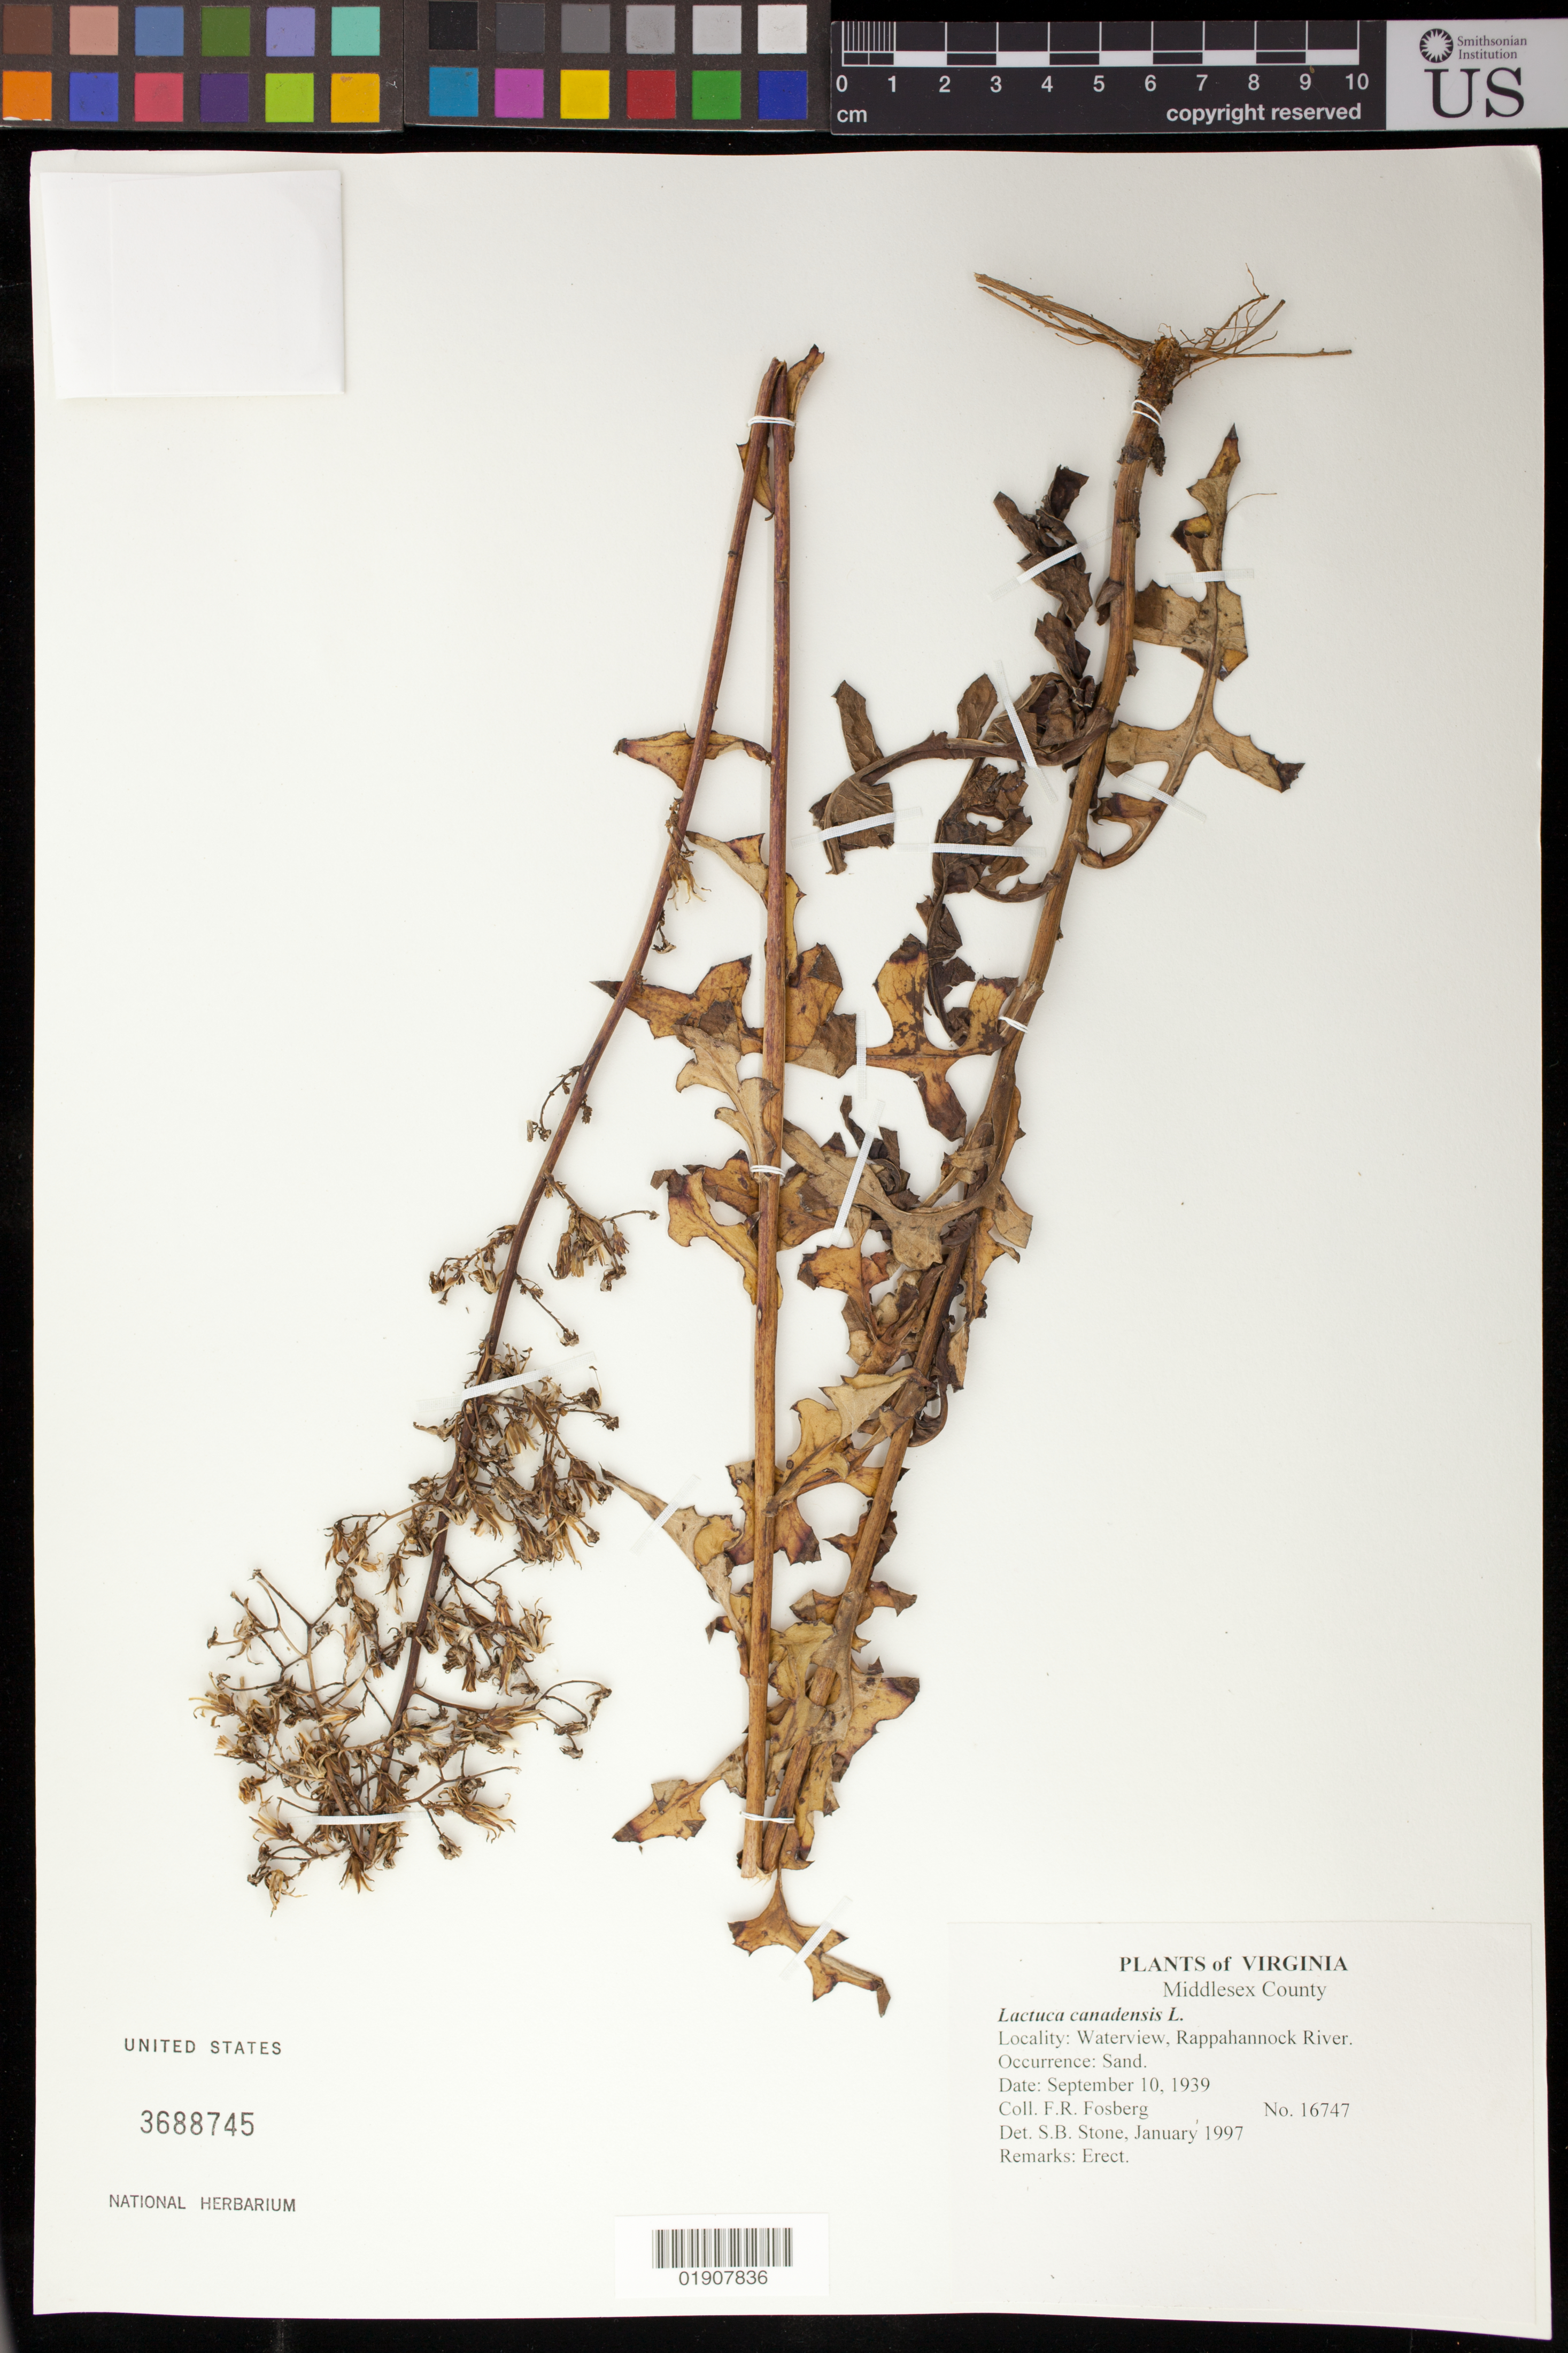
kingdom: Plantae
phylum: Tracheophyta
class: Magnoliopsida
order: Asterales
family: Asteraceae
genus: Lactuca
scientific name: Lactuca canadensis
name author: L.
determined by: Stone, S. B.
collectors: F. R. Fosberg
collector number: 16747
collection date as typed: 10 Sep 1939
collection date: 1939-09-10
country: United States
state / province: Virginia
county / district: Middlesex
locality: Waterview, Rappahannock River.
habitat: Sand.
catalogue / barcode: US 3688745